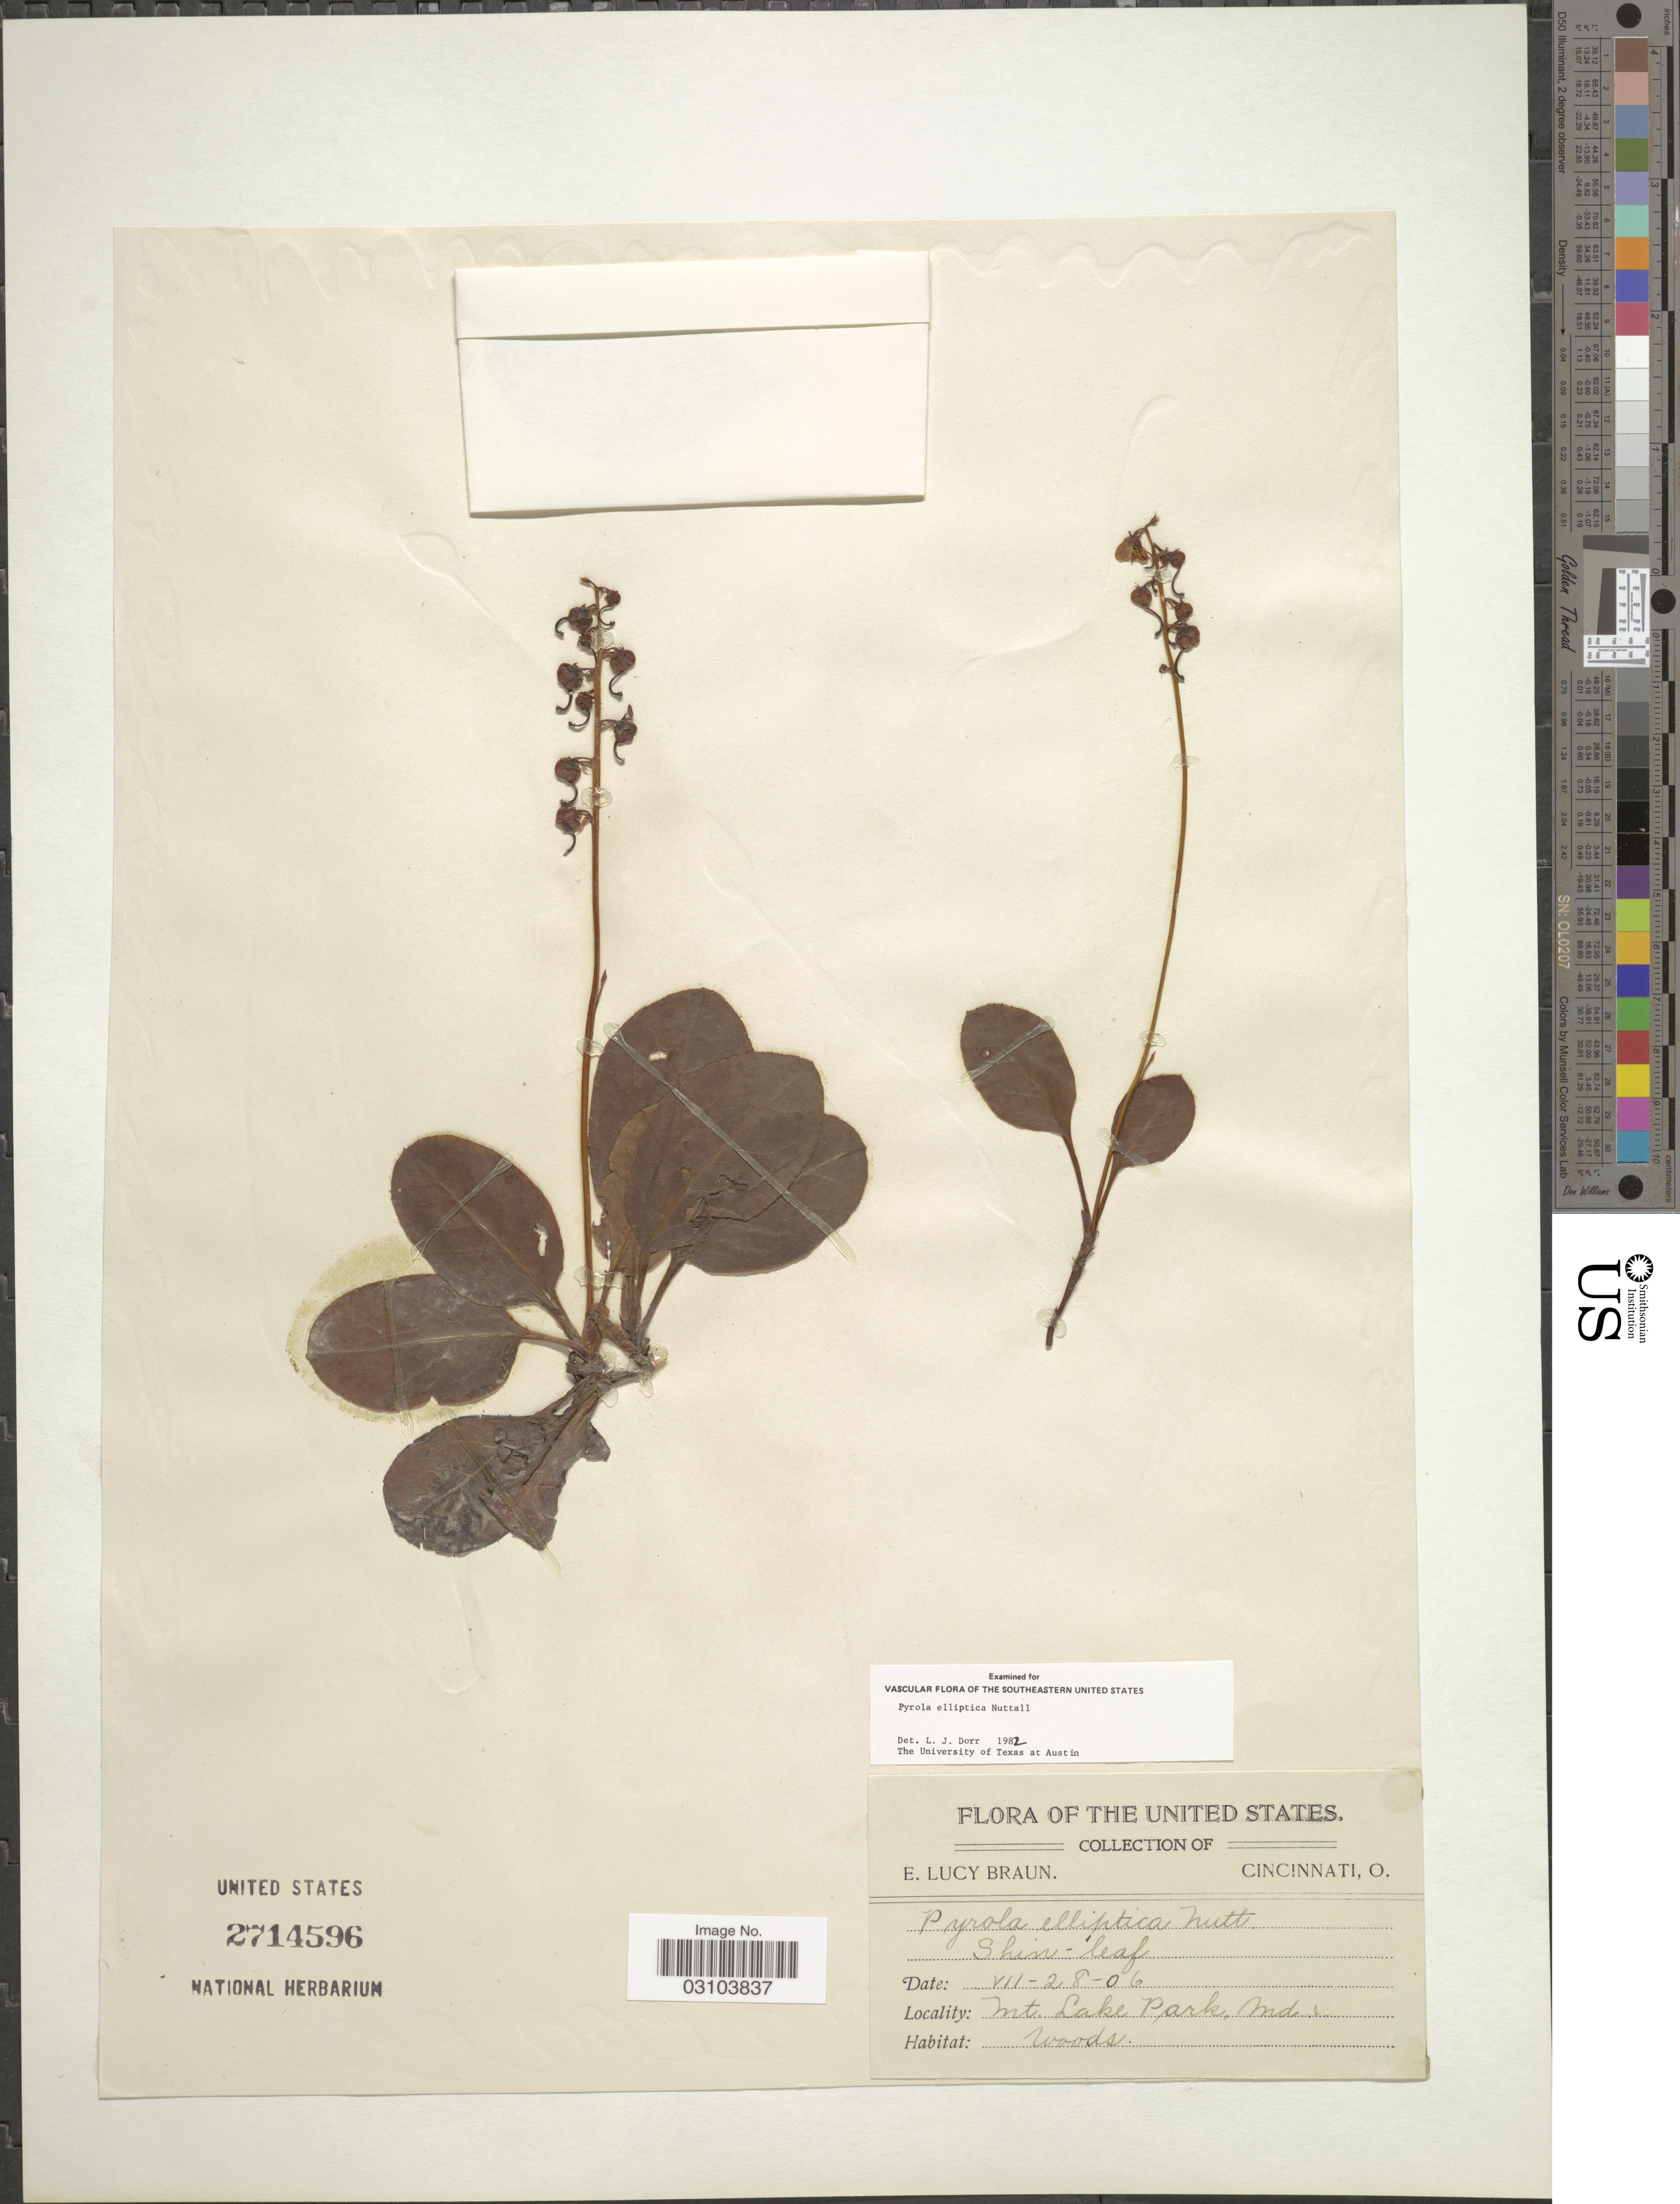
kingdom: Plantae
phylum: Tracheophyta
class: Magnoliopsida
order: Ericales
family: Ericaceae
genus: Pyrola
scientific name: Pyrola elliptica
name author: Nutt.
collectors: E. L. Braun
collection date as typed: Transcribed d/m/y: 28/7/6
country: United States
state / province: Maryland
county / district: Garrett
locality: The United States. Mt. Lake Park, Md.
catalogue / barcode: US 2714596